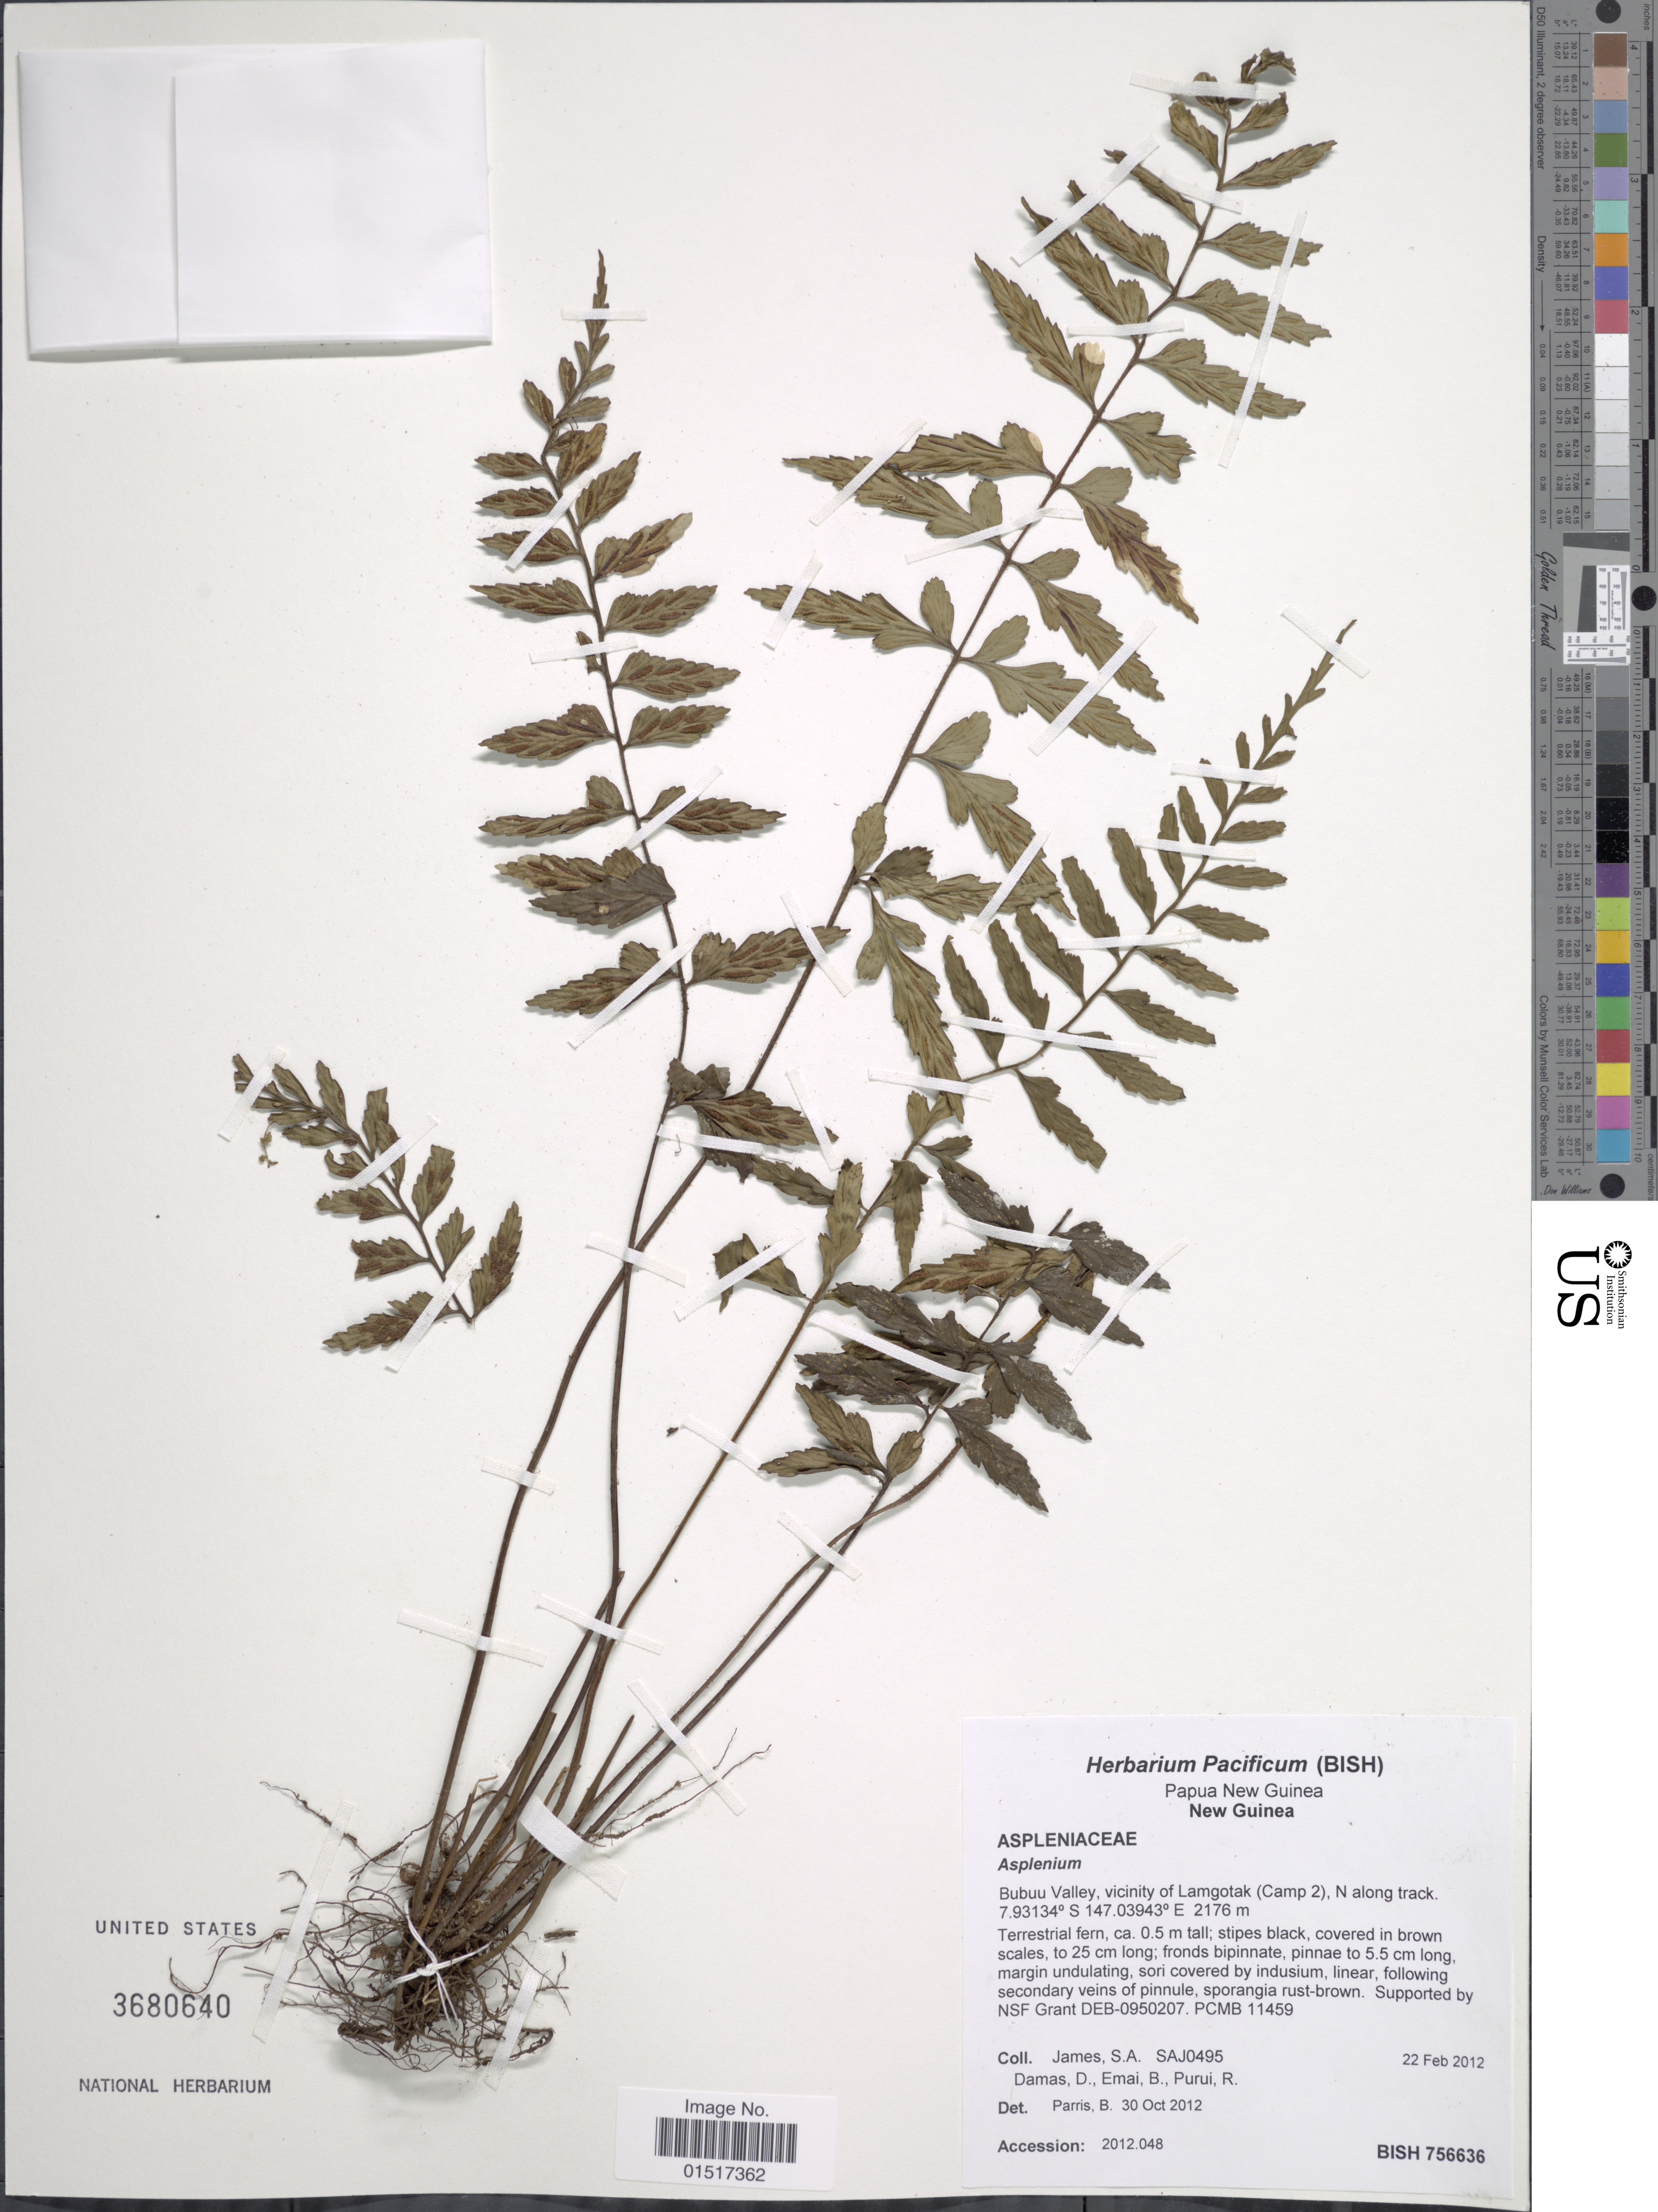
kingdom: Plantae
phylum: Tracheophyta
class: Polypodiopsida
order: Polypodiales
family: Aspleniaceae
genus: Asplenium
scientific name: Asplenium sp.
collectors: S. James, D. Damas, B. Emai & R. Purui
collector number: SAJ0495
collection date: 2012-02-22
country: Papua New Guinea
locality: New Guinea. Bubuu Valley, vicinity of Lamgotak (Camp 2), N along track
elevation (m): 2176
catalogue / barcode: US 3680640